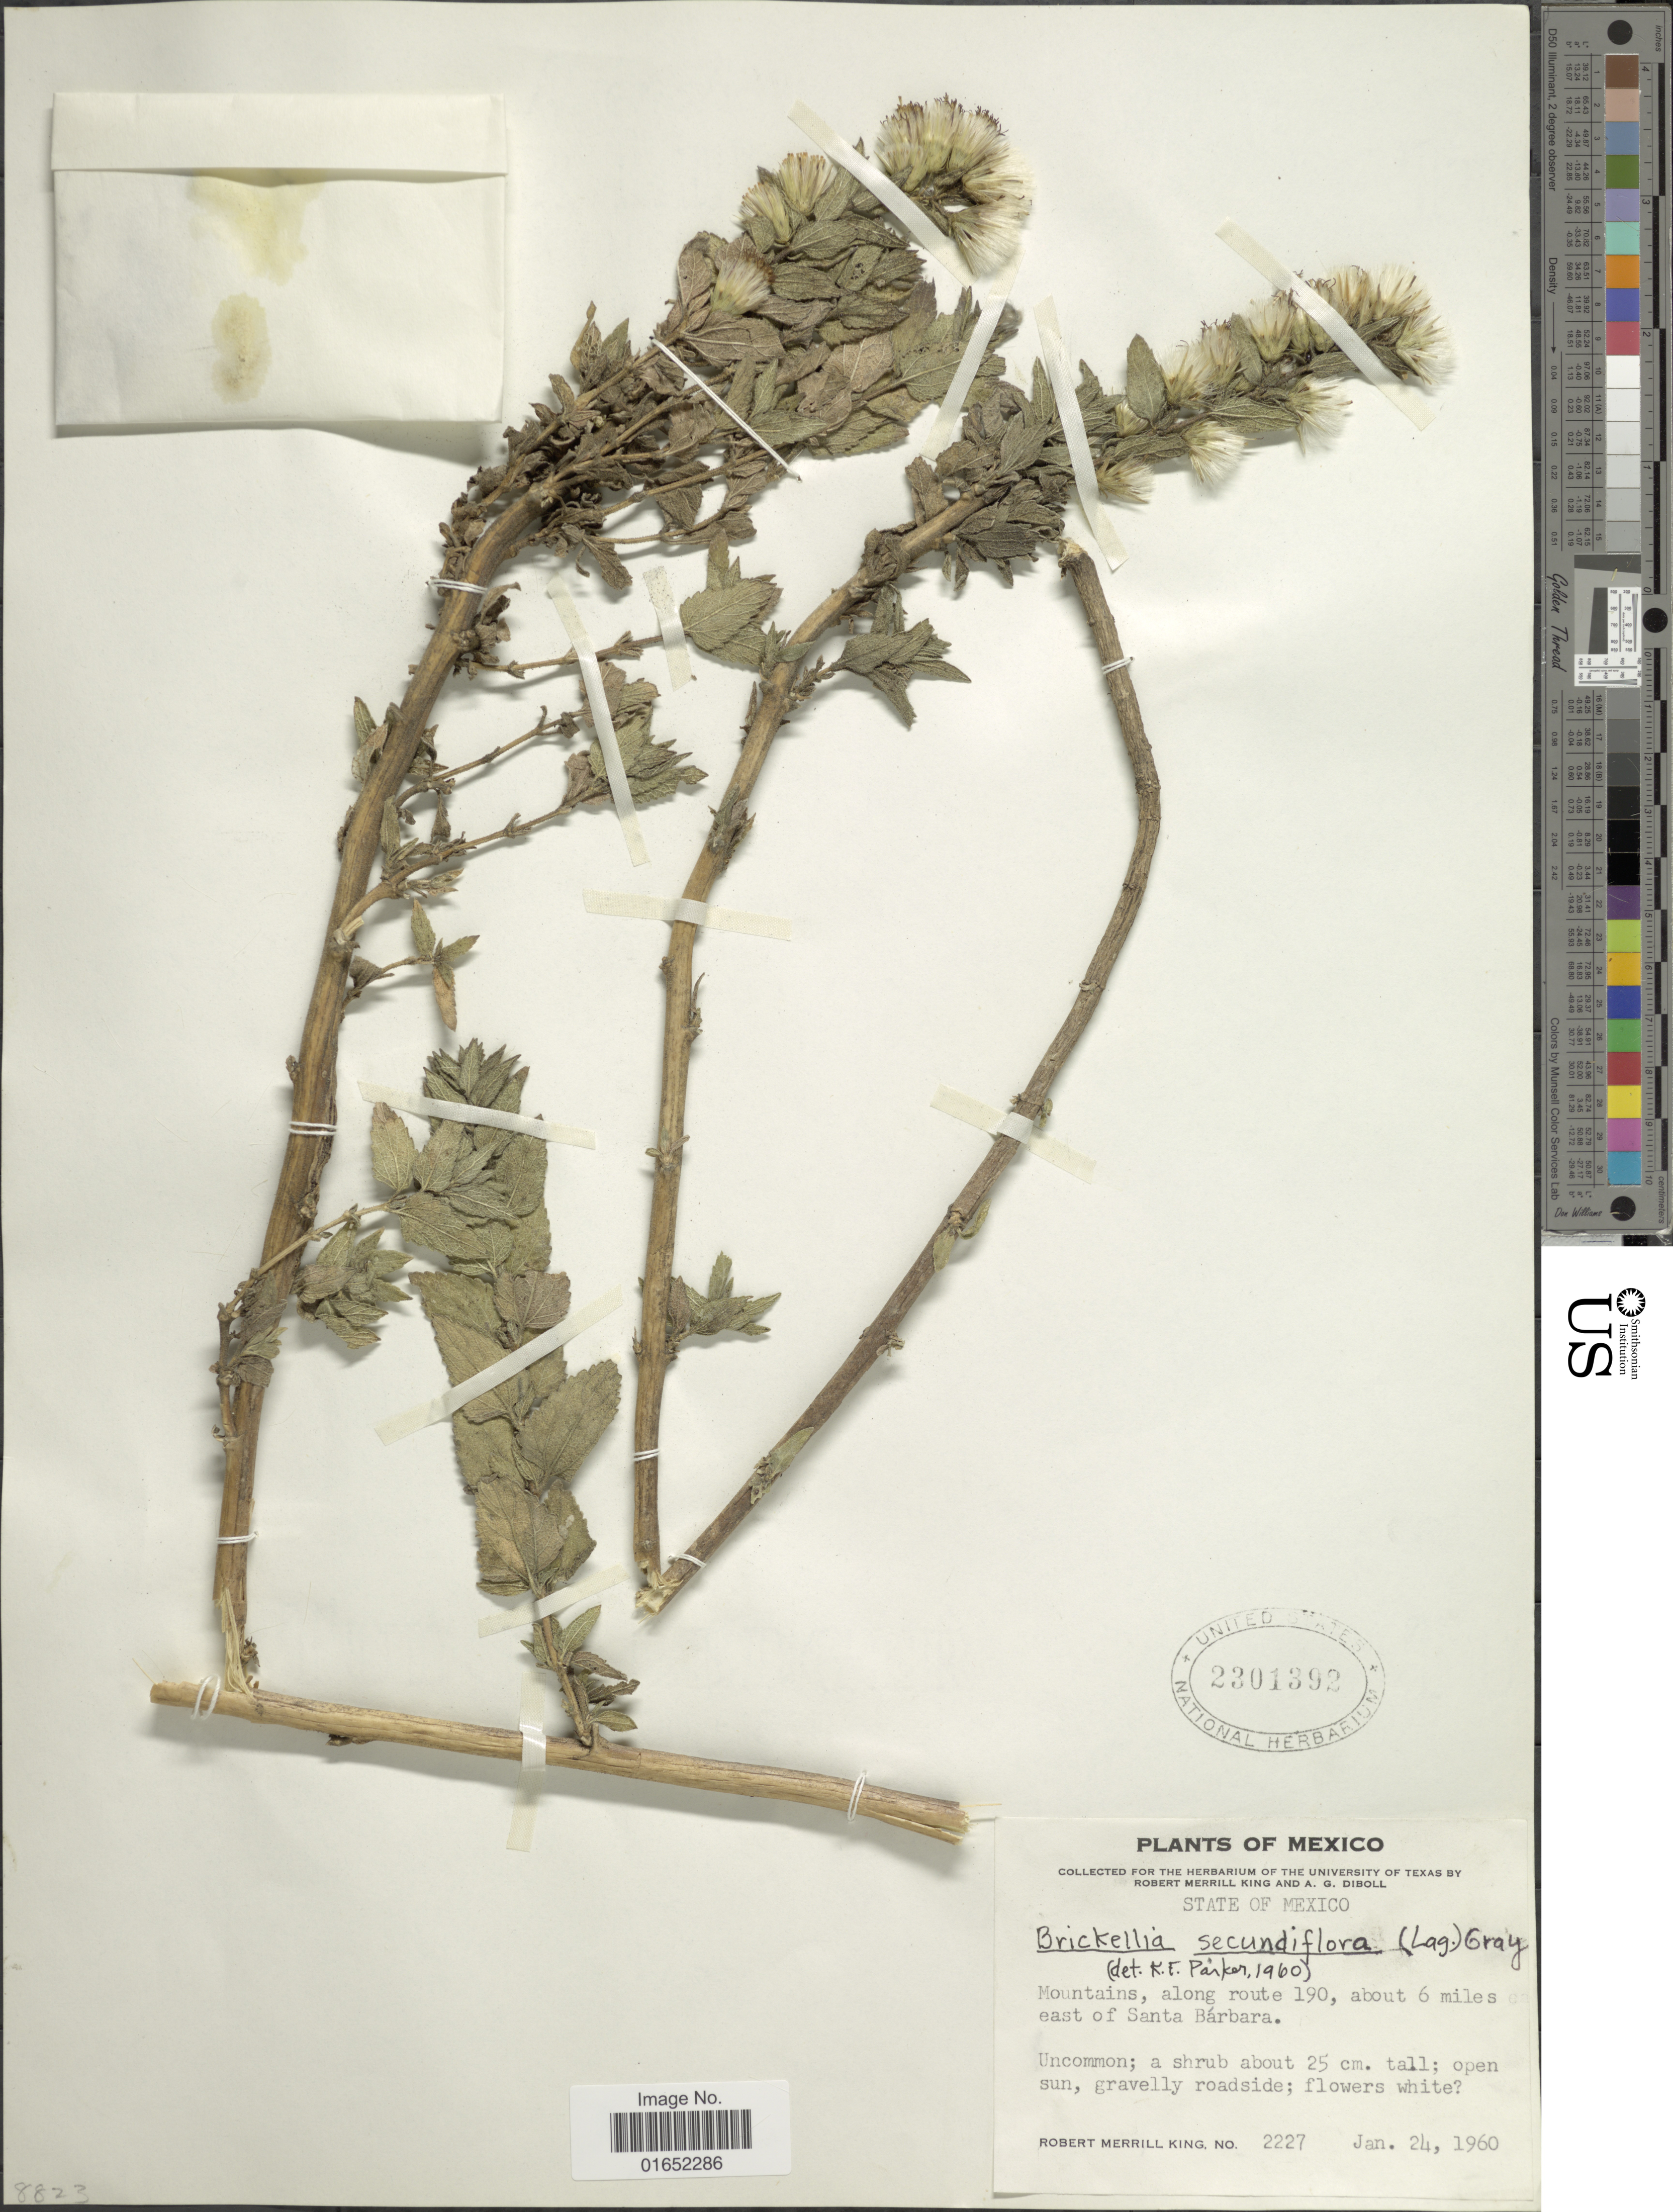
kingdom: Plantae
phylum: Tracheophyta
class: Magnoliopsida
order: Asterales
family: Asteraceae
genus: Brickellia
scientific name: Brickellia secundiflora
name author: (Lag.) A. Gray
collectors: R. M. King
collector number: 2227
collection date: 1960-01-24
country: Mexico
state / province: México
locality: Mountains, along route 190, about 6 miles east of Santa Bárbara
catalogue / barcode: US 2301392